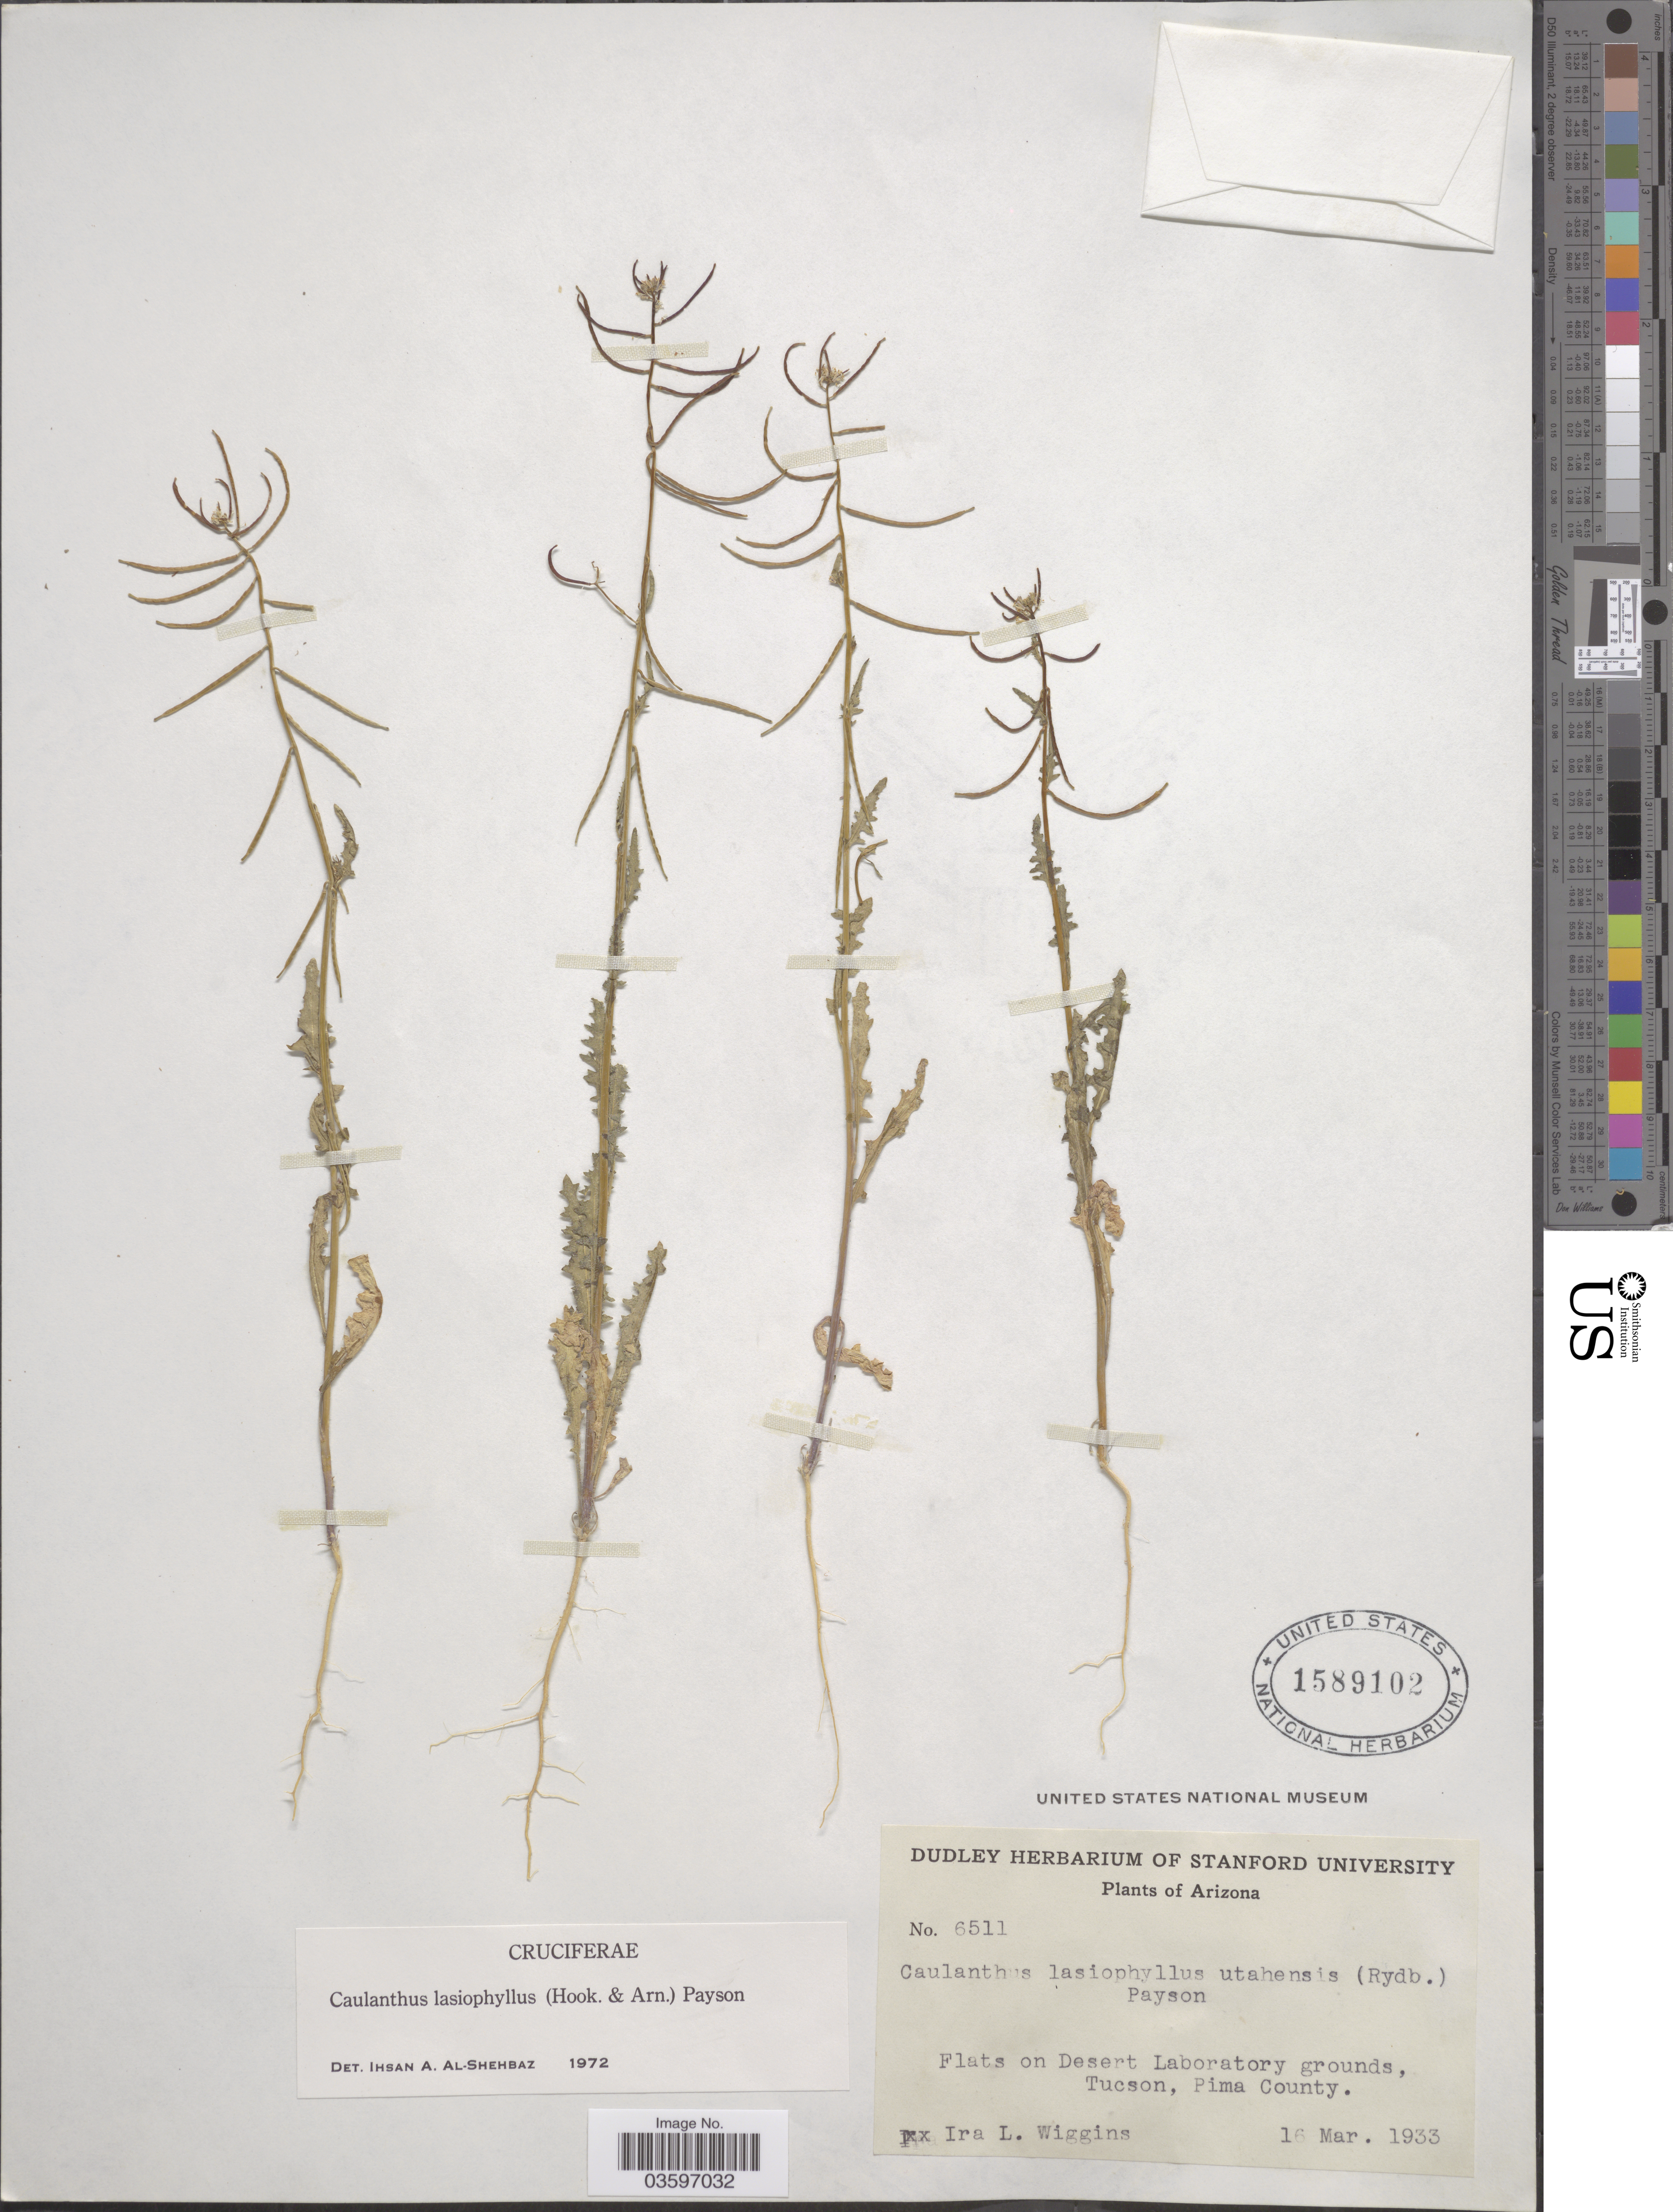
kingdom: Plantae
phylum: Tracheophyta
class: Magnoliopsida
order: Brassicales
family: Brassicaceae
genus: Caulanthus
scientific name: Caulanthus lasiophyllus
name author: (Hook. & Arn.) Payson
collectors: I. L. Wiggins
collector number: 6511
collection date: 1933-03-16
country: United States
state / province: Arizona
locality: Flats on Desert Laboratory grounds, Tucson, Pima County.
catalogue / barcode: US 1589102